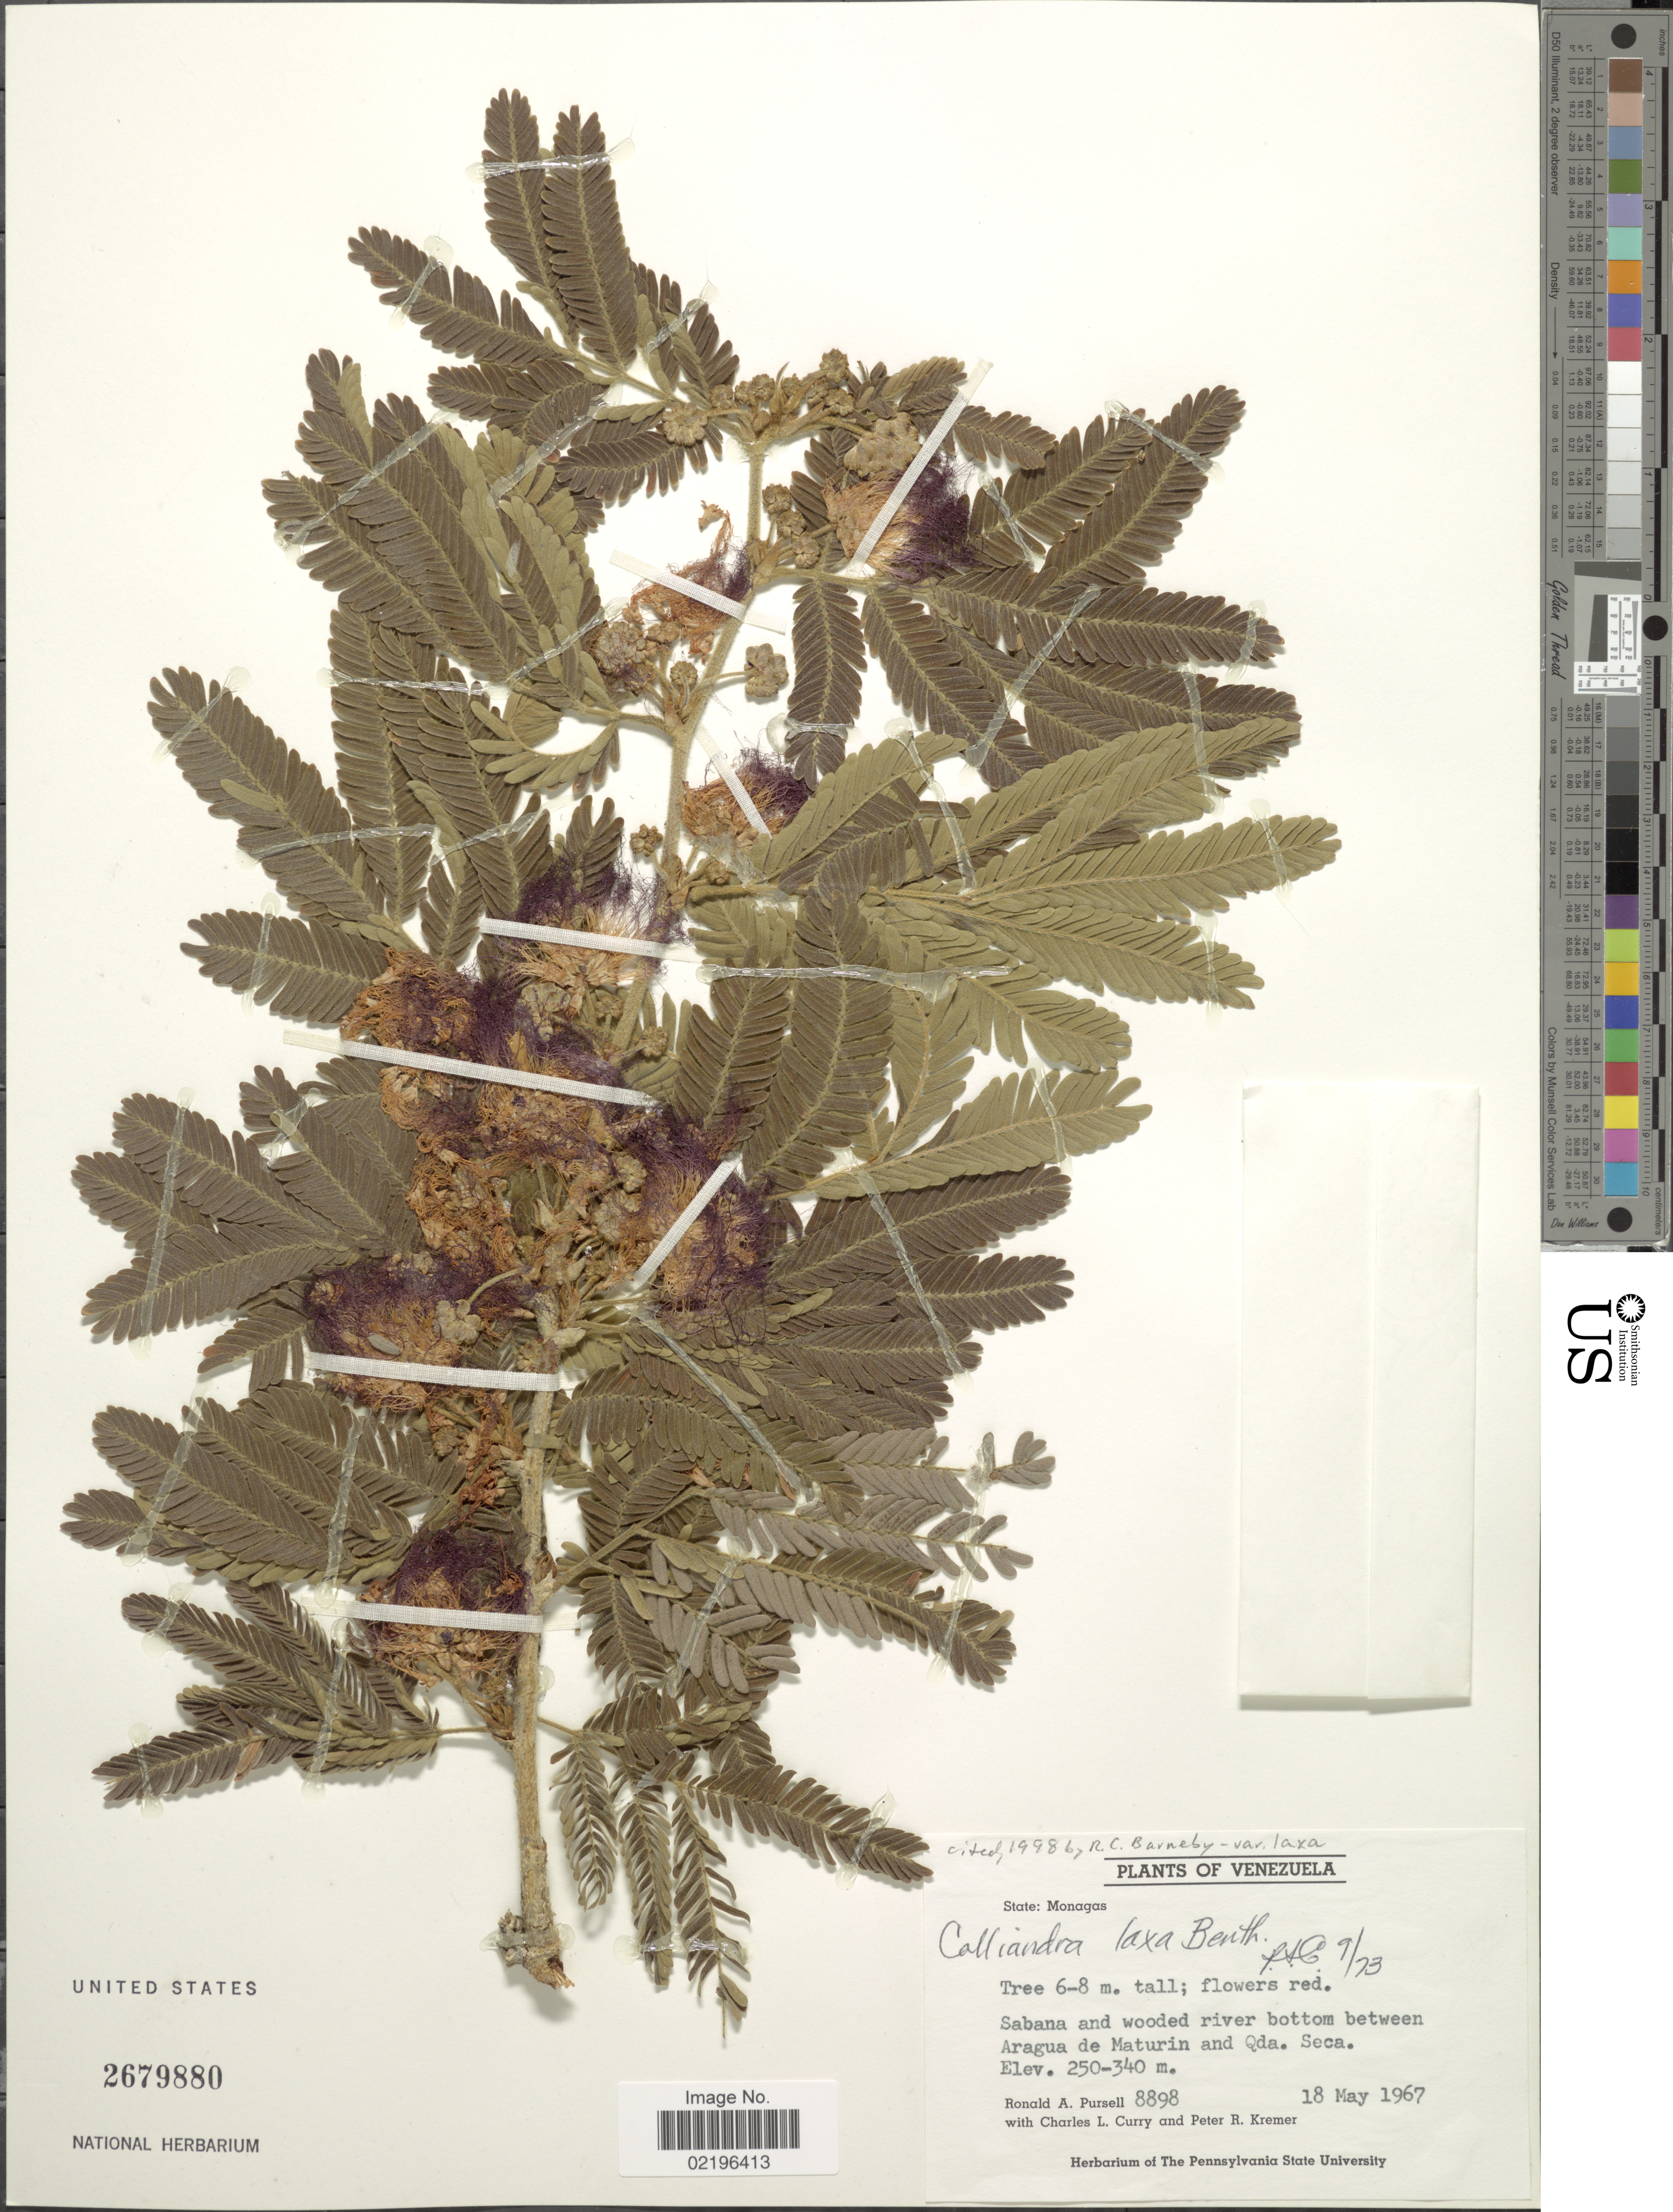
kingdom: Plantae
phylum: Tracheophyta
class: Magnoliopsida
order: Fabales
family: Fabaceae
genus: Calliandra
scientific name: Calliandra laxa var. laxa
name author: (Willd.) Benth.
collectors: R. A. Pursell, C. L. Curry & P. Kremer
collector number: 8898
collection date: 1967-05-18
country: Venezuela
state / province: Monagas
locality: Sabana and wooded river bottom between Aragua de Maturin and Qda. Seca.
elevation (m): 250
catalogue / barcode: US 2679880